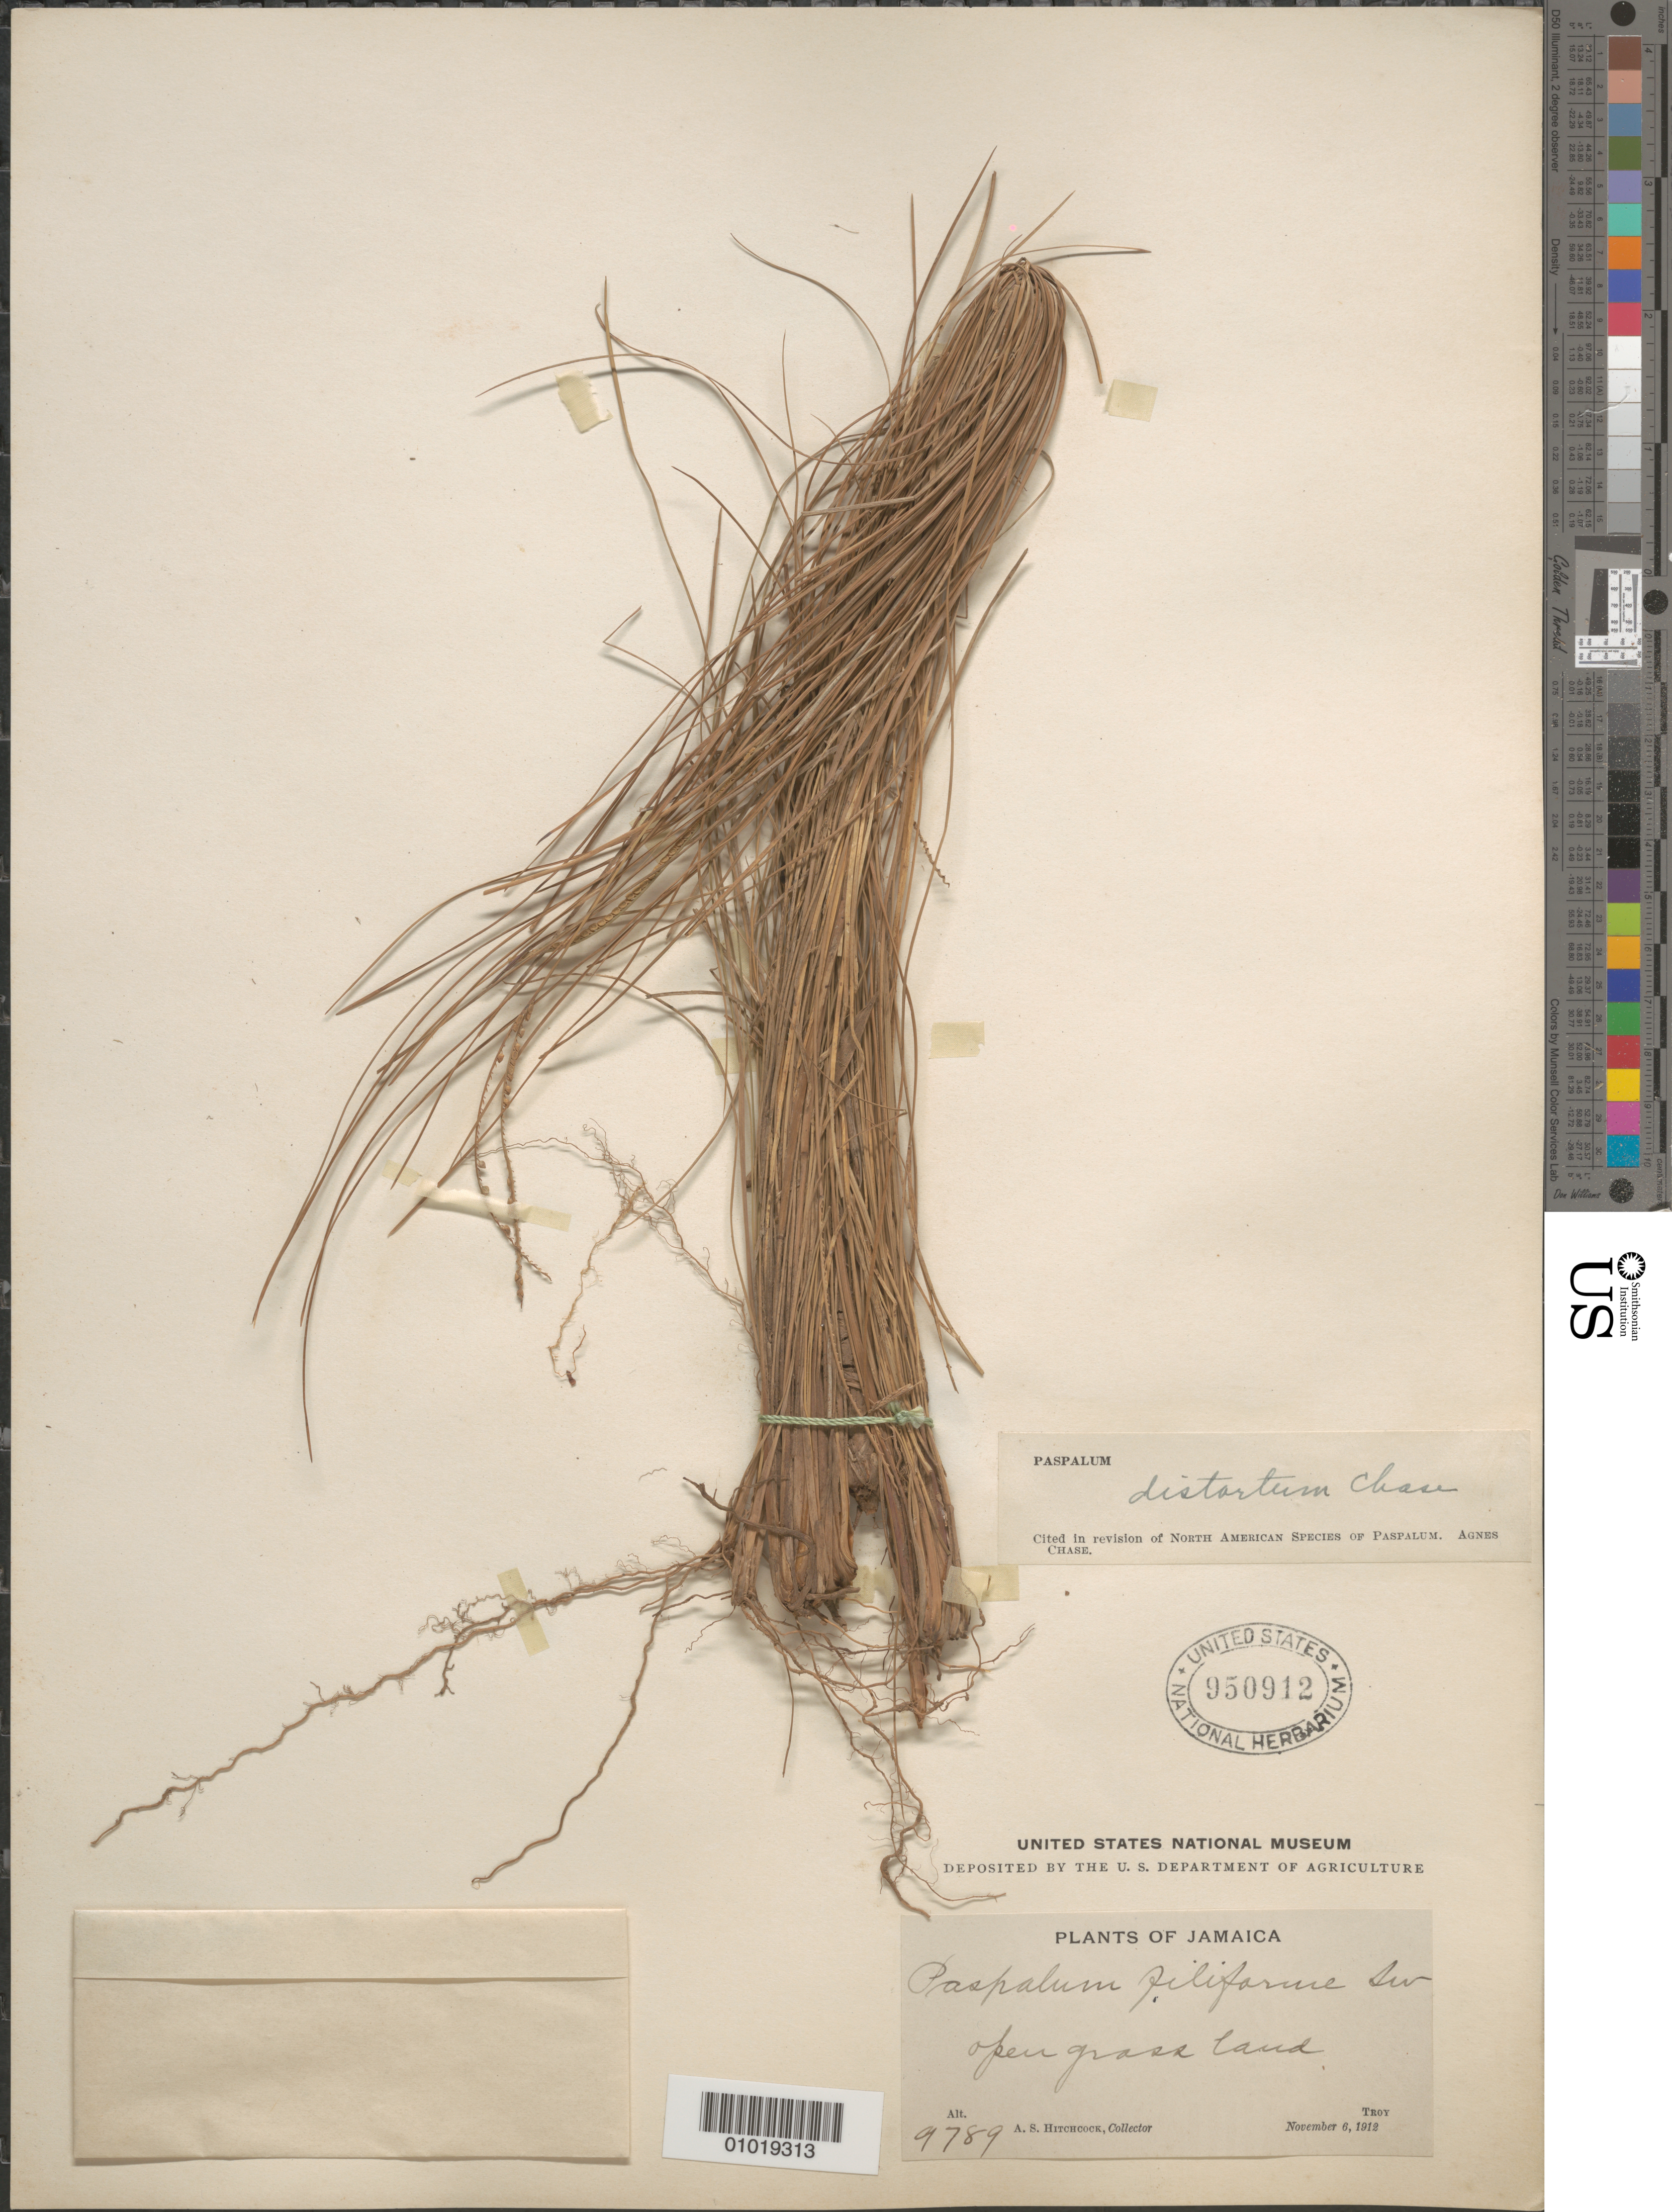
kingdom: Plantae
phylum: Tracheophyta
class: Liliopsida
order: Poales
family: Poaceae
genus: Paspalum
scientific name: Paspalum distortum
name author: Chase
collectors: A. S. Hitchcock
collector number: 9789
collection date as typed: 06 Nov 1912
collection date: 1912-11-06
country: Jamaica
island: Jamaica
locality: Troy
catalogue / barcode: US 950912